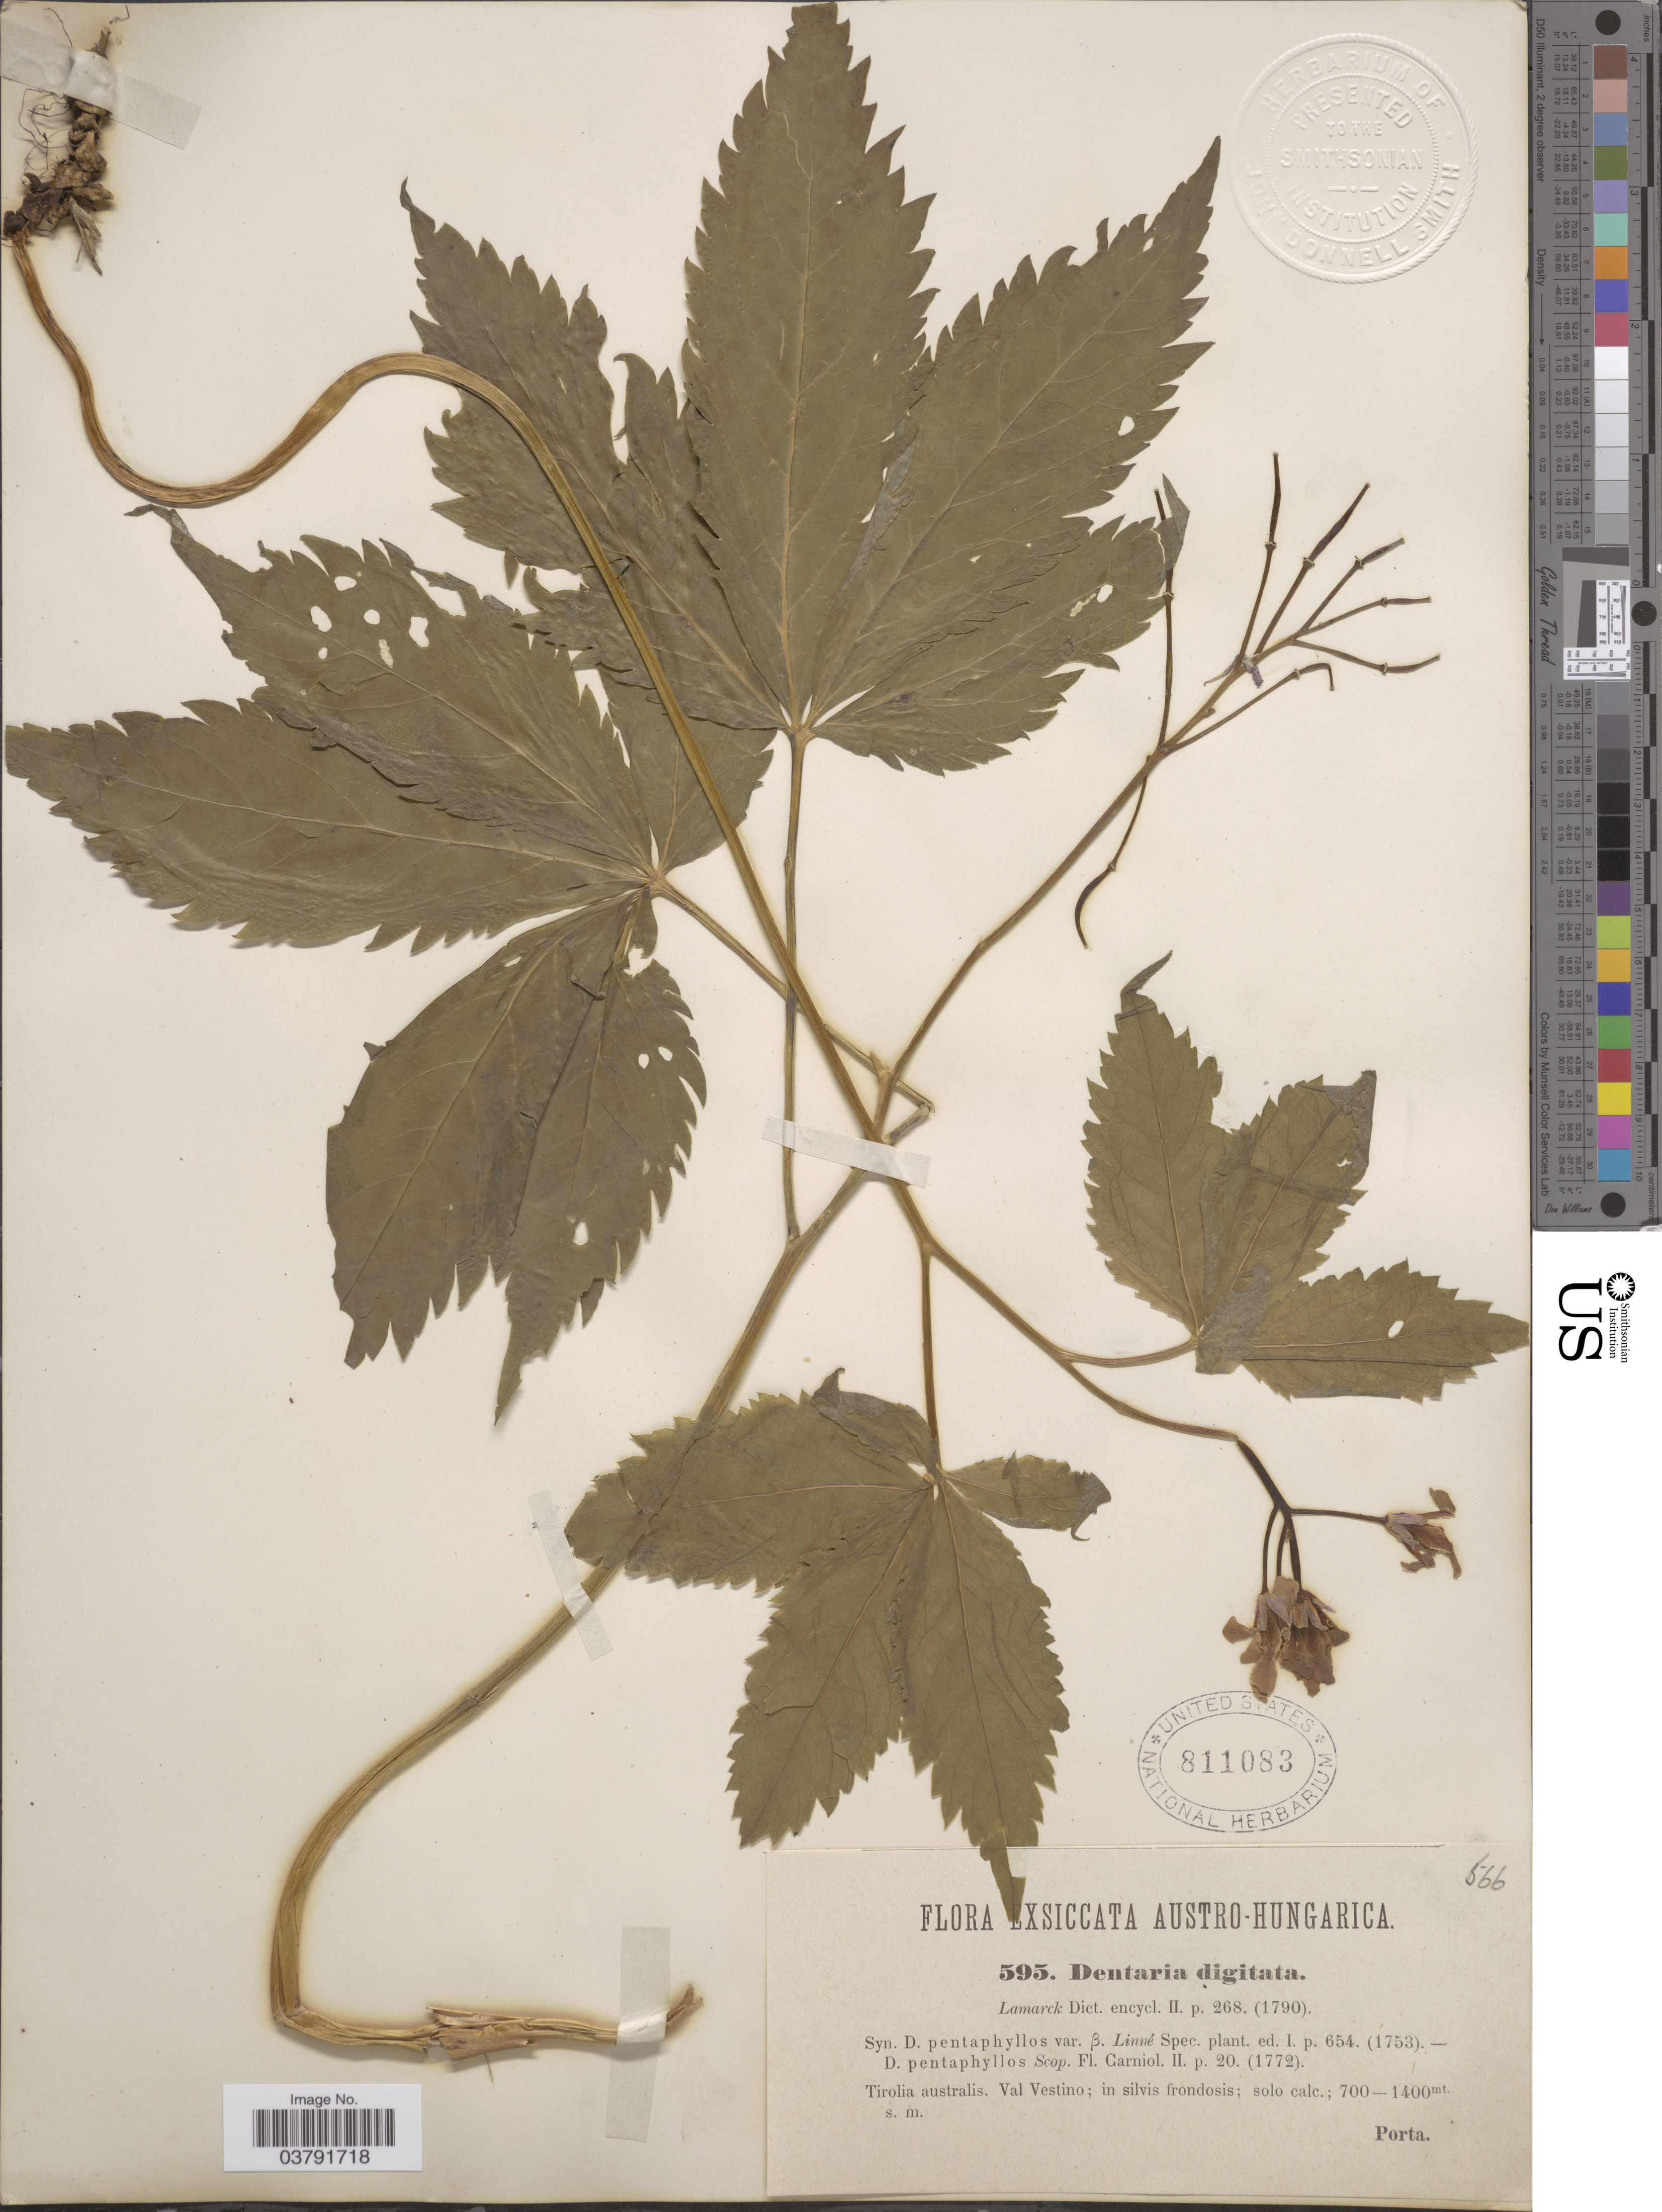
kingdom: Plantae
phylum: Tracheophyta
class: Magnoliopsida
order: Brassicales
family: Brassicaceae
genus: Dentaria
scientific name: Dentaria digitata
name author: Lam.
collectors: Porta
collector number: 595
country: Italy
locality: Austro-Hungarica. Tirolia australis. Val Vestino; in silvis frondosis.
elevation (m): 700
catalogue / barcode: US 811083